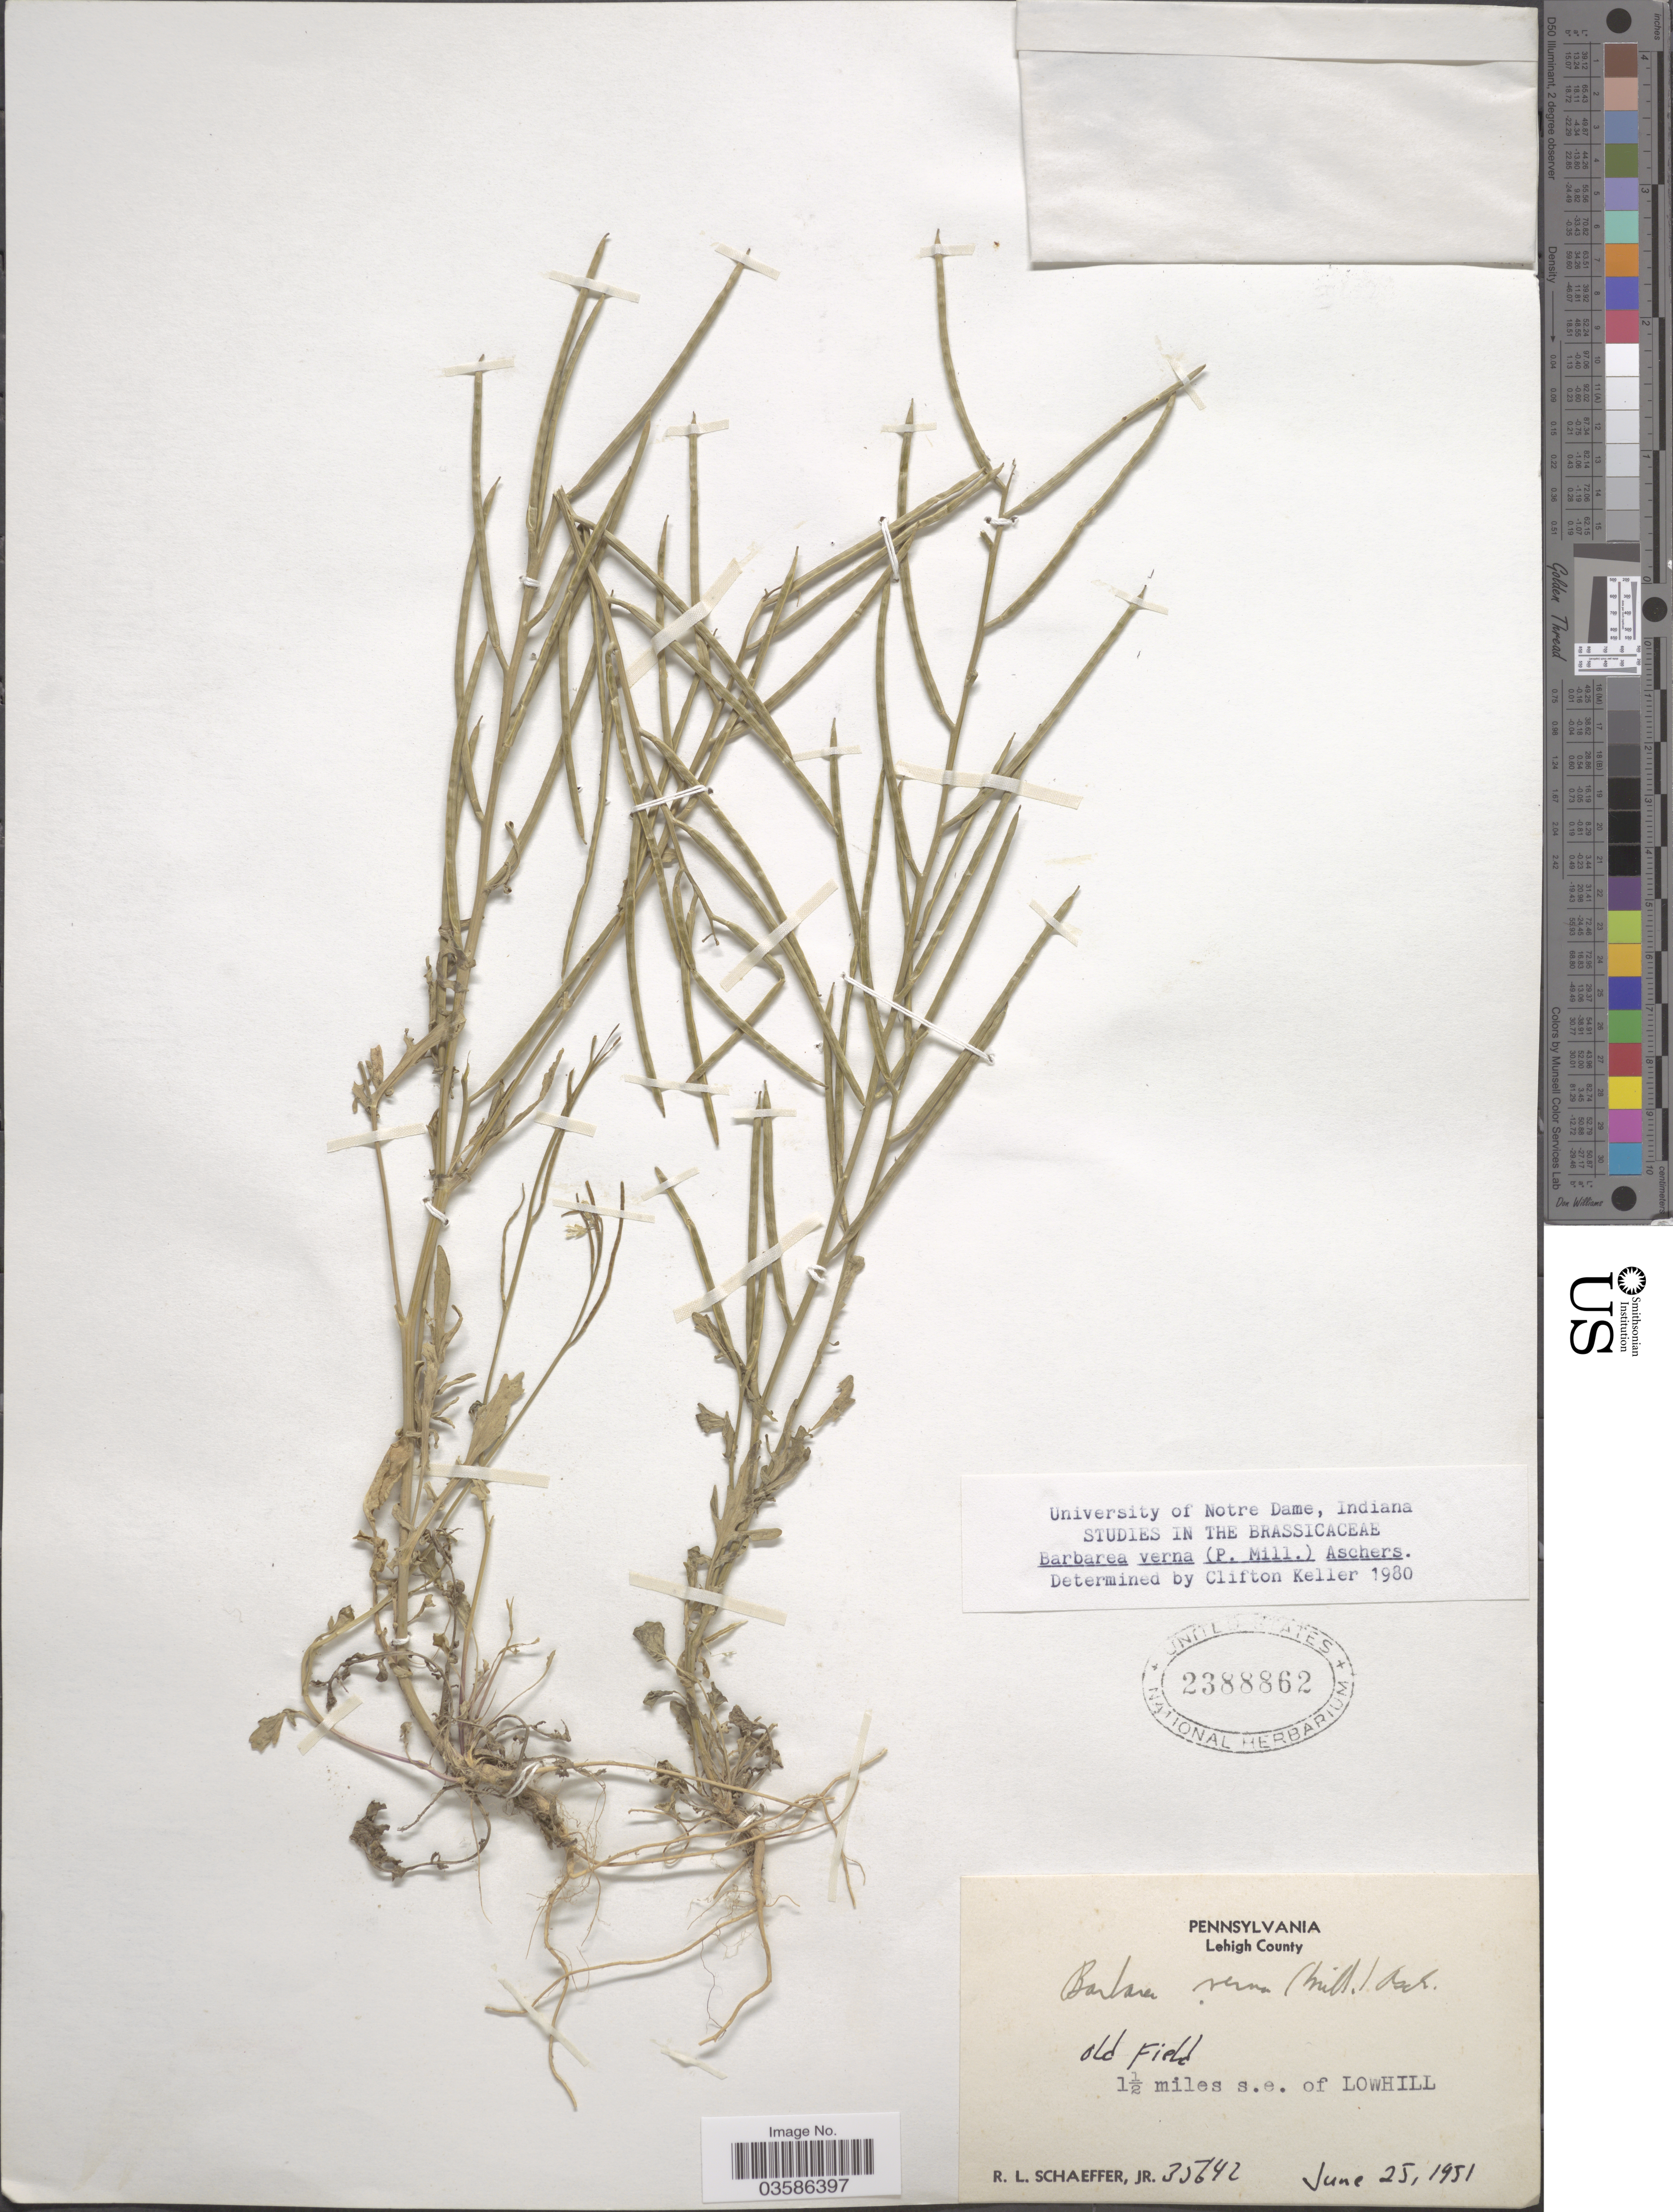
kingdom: Plantae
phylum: Tracheophyta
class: Magnoliopsida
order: Brassicales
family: Brassicaceae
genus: Barbarea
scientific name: Barbarea verna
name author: (Mill.) Asch.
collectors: R. L. Schaeffer Jr.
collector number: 35642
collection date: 1951-06-25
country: United States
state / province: Pennsylvania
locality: Lehigh County. 1½ miles s.e. of Lowhill.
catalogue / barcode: US 2388862